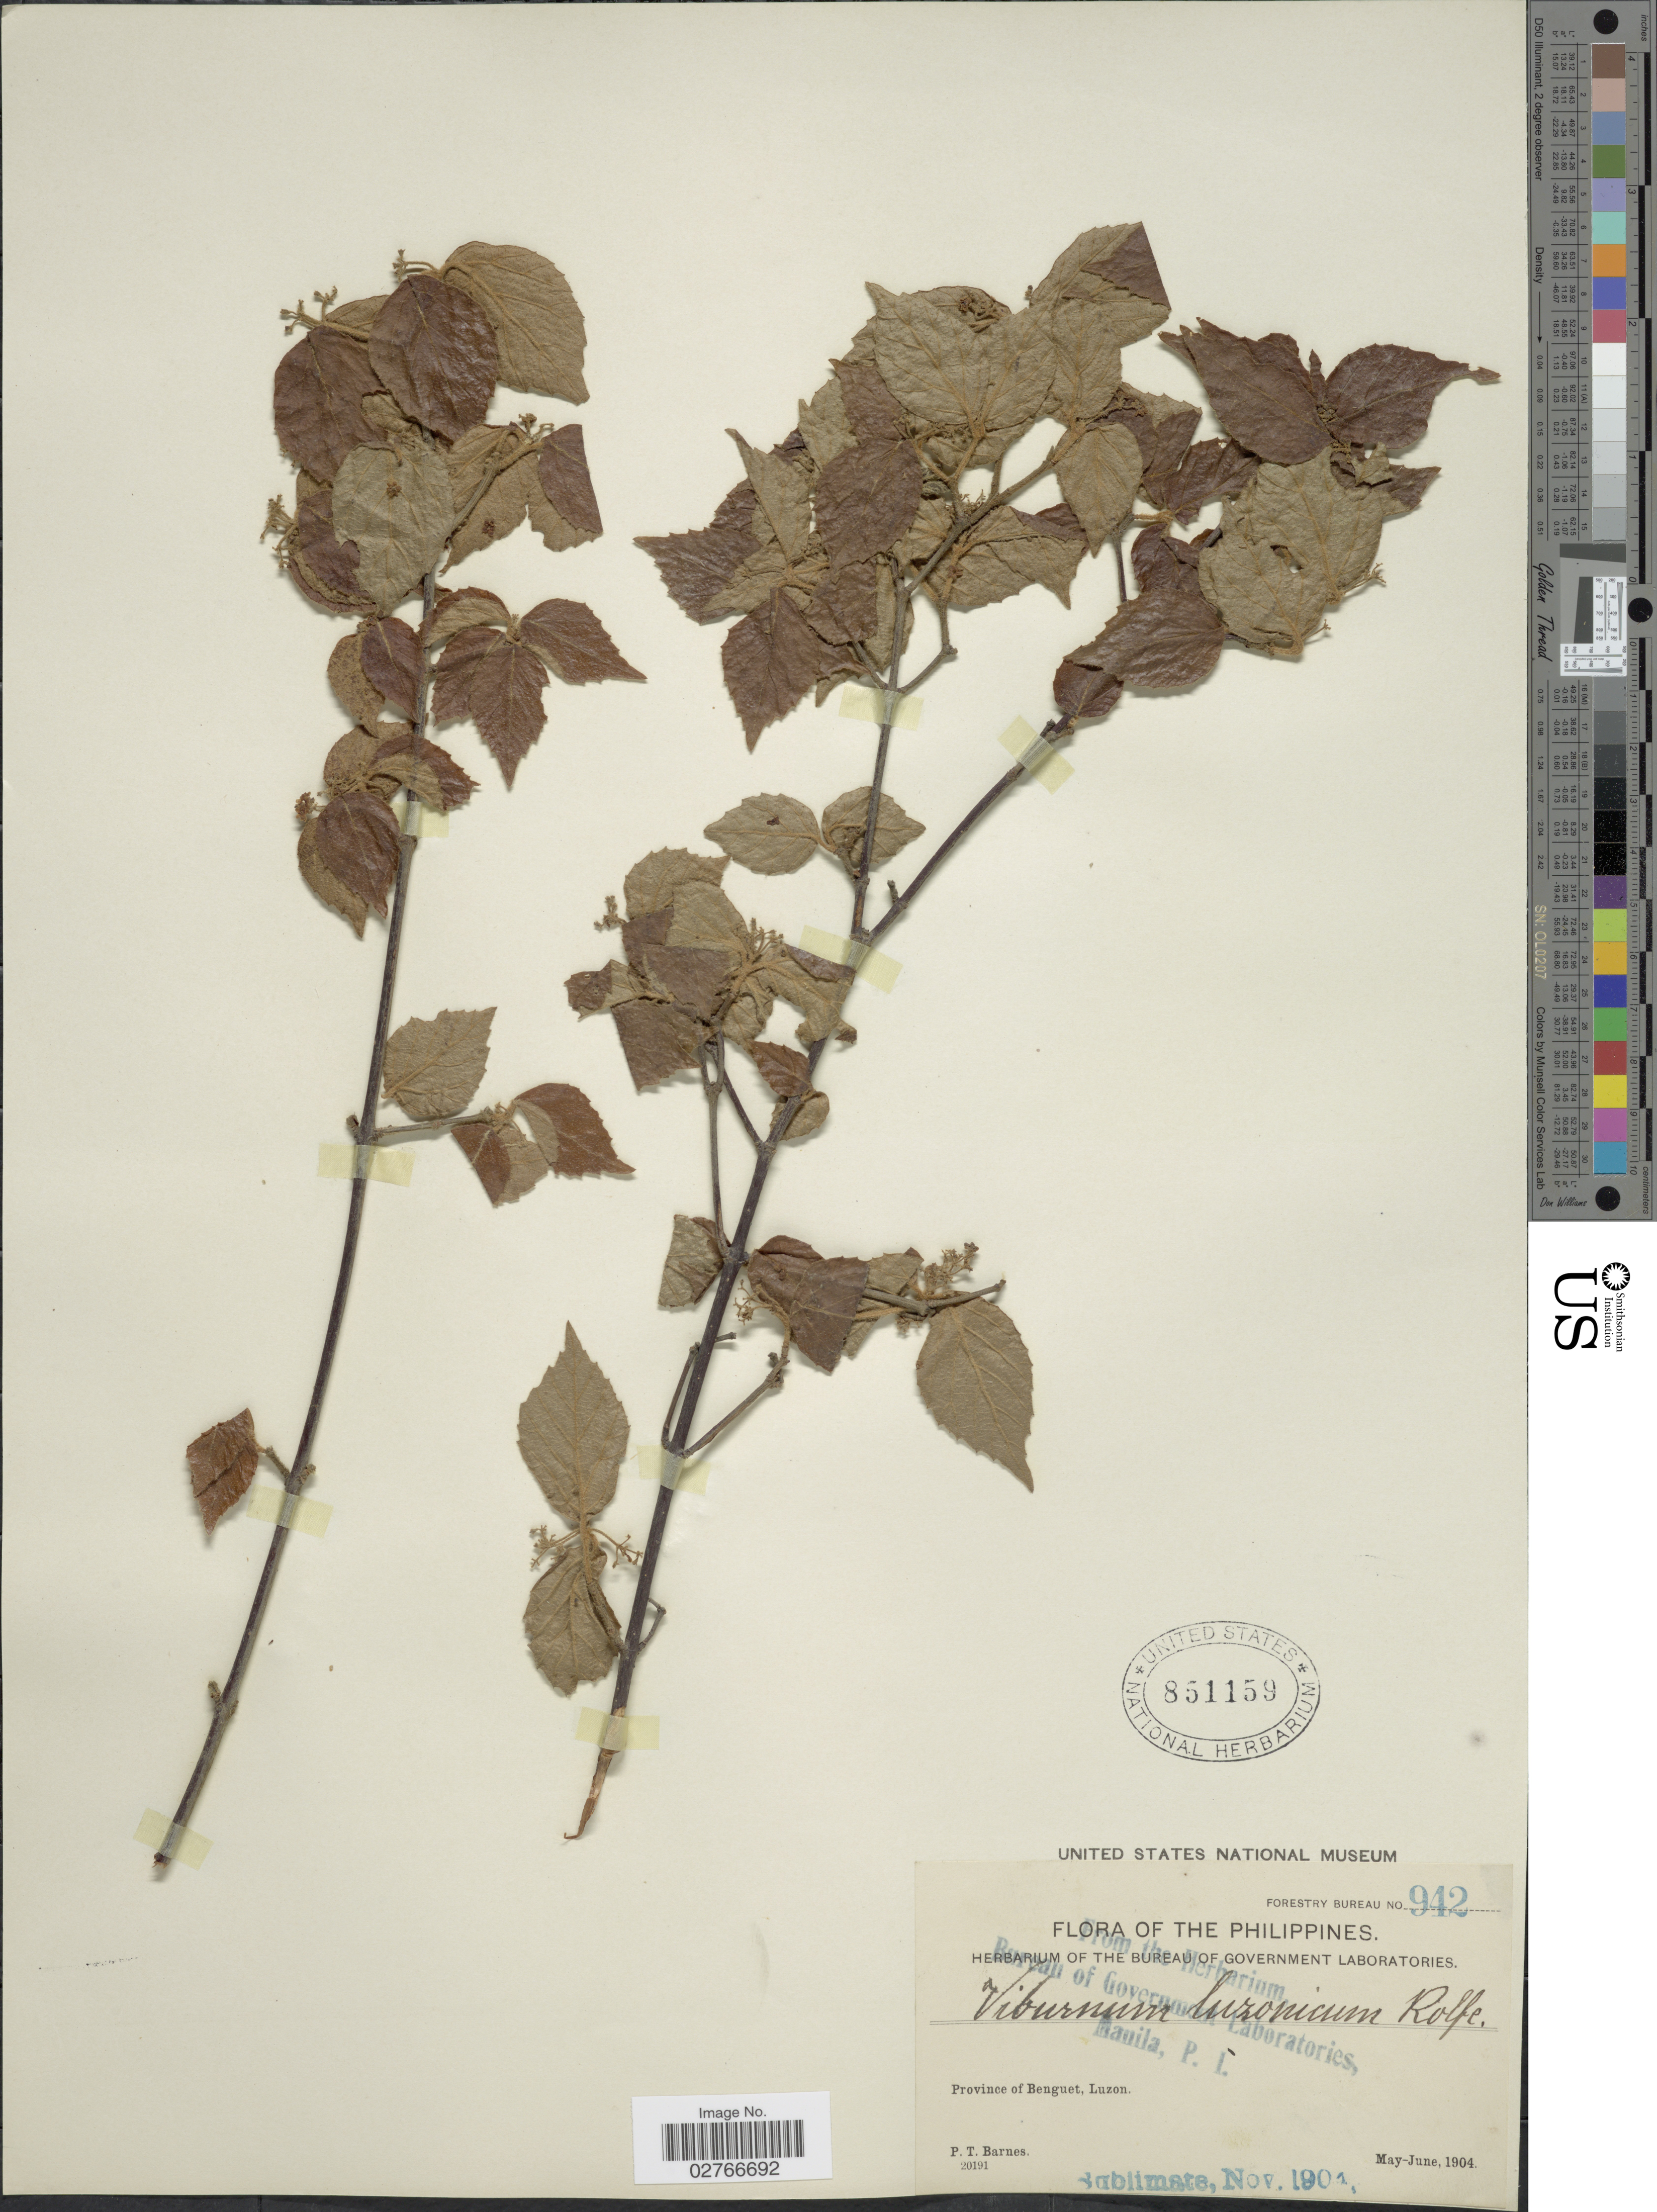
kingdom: Plantae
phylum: Tracheophyta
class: Magnoliopsida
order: Dipsacales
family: Viburnaceae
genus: Viburnum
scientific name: Viburnum luzonicum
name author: Rolfe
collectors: P. Barnes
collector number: Forestry Bureau 942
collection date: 1904-05/1904-06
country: Philippines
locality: Province of Benguet, Luzon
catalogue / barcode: US 851159